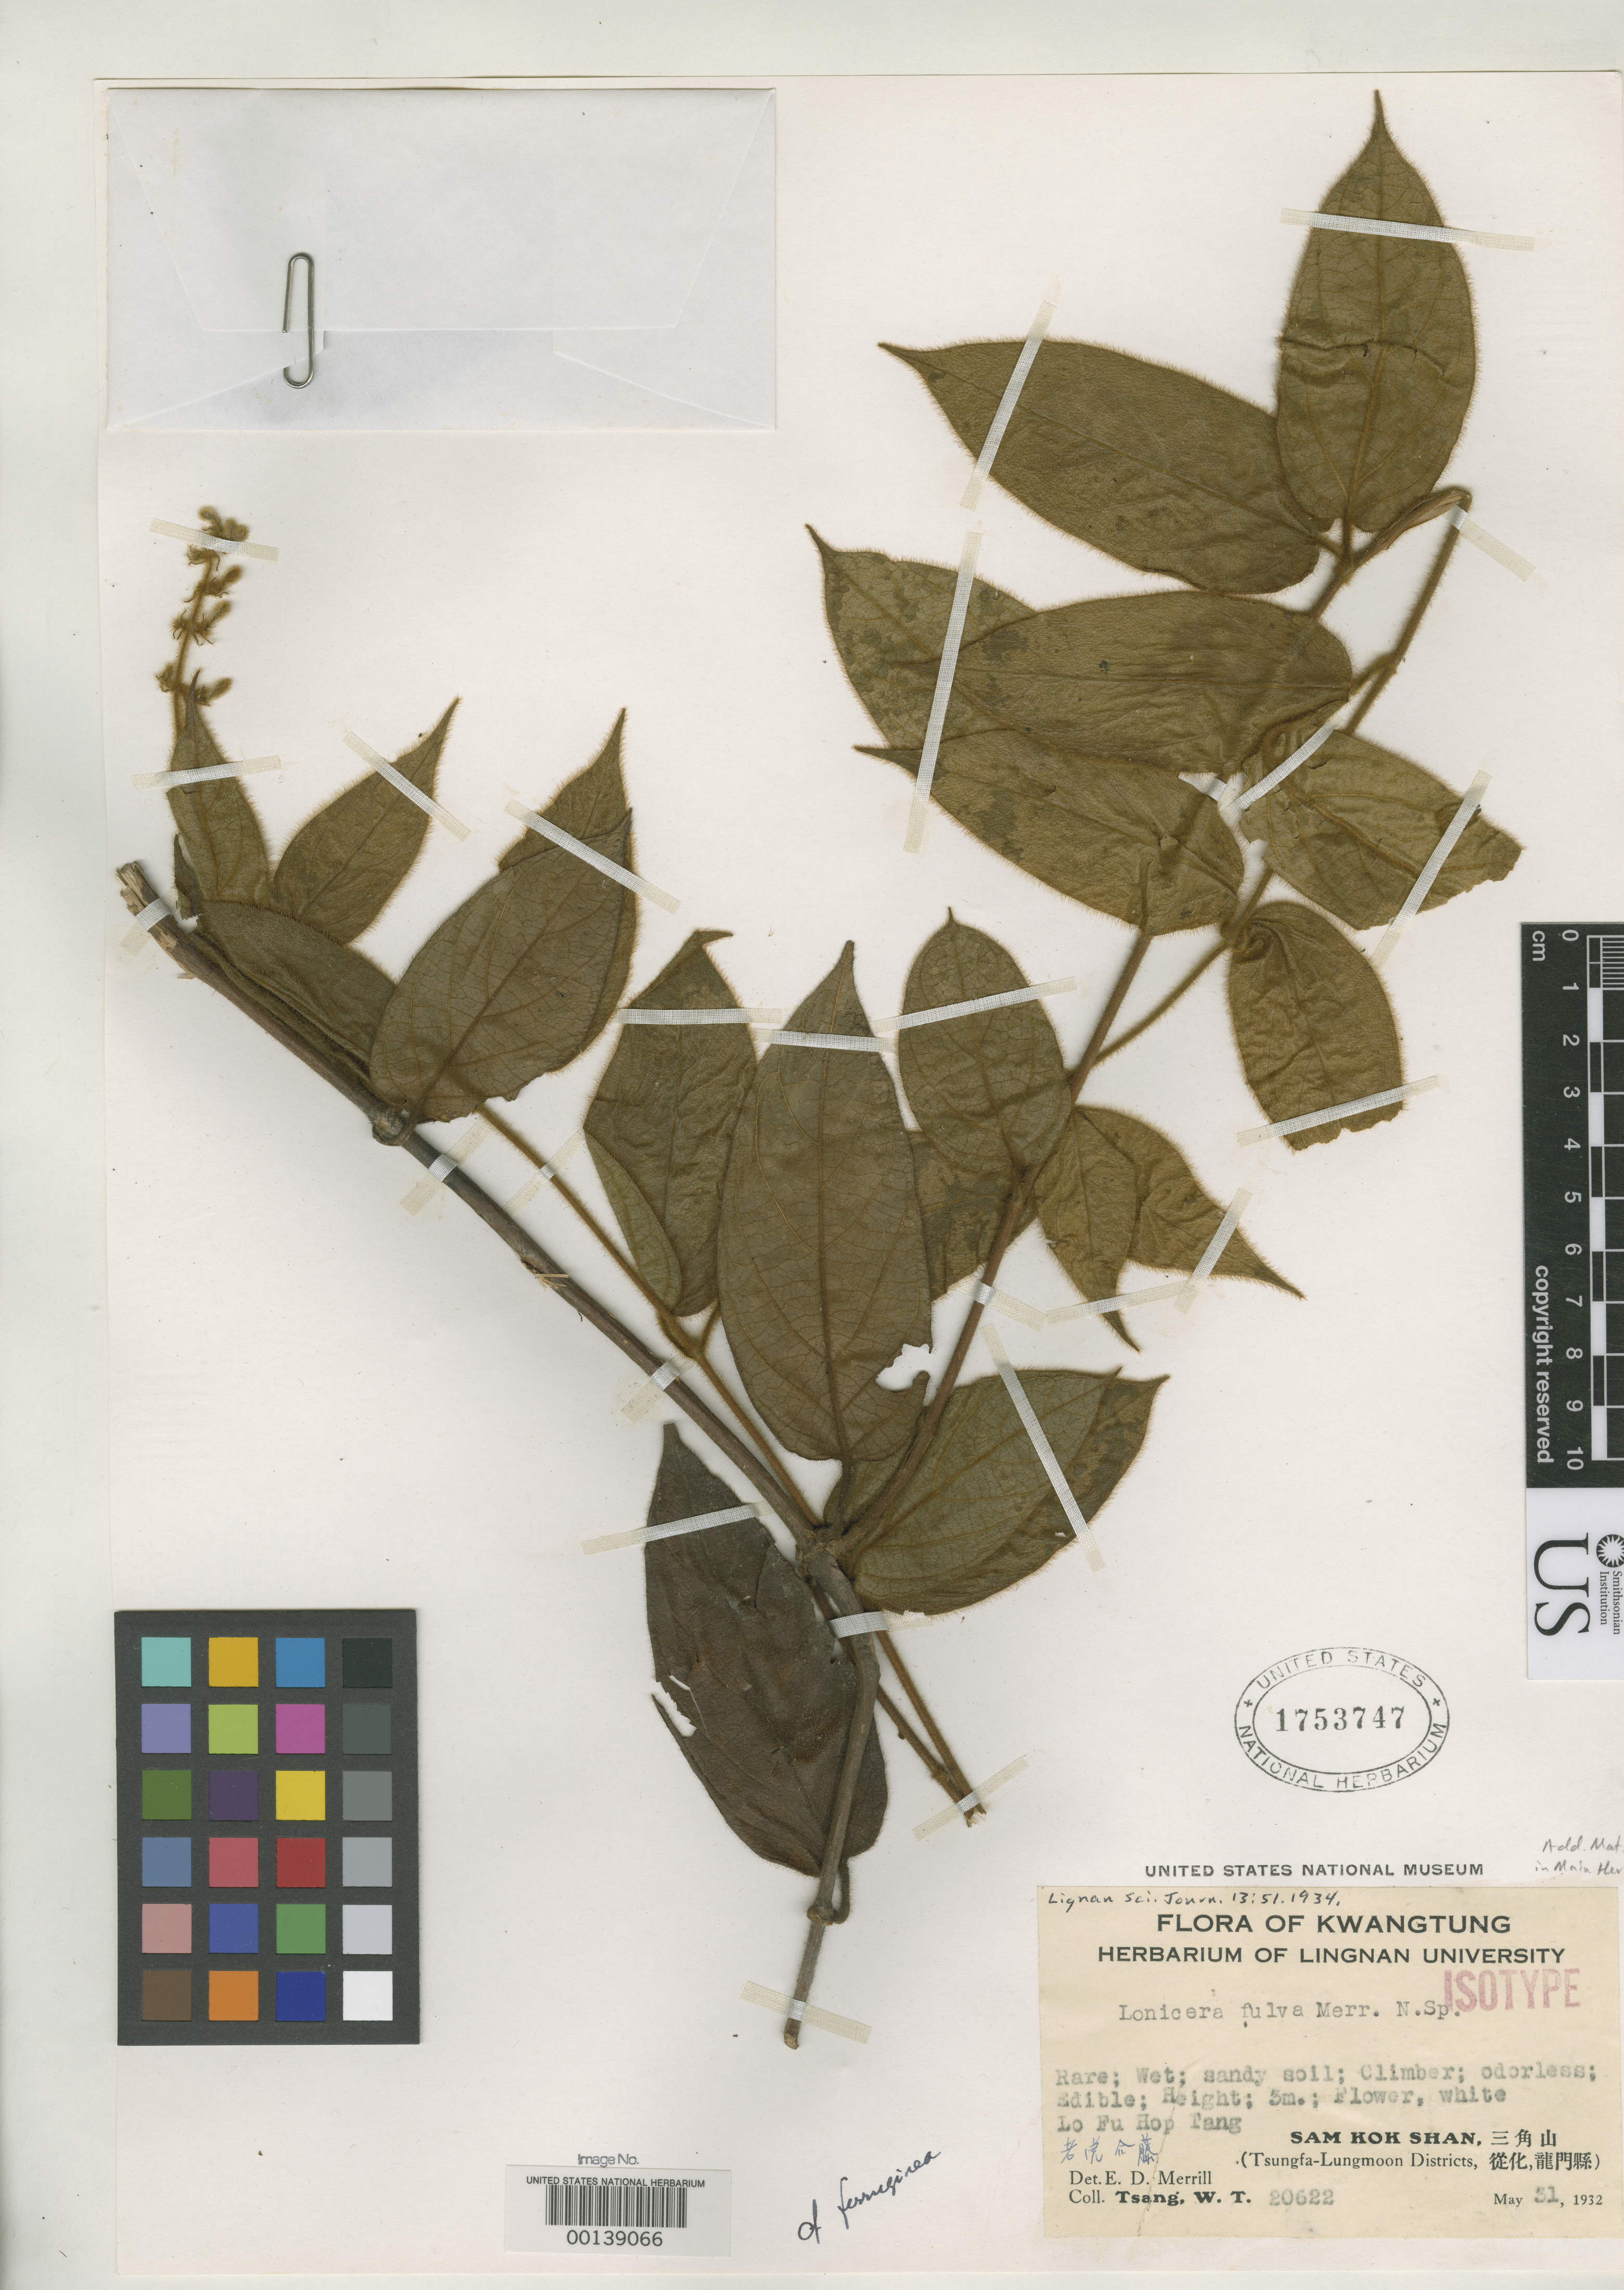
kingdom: Plantae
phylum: Tracheophyta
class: Magnoliopsida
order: Dipsacales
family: Caprifoliaceae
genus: Lonicera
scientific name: Lonicera fulva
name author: Merr.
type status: Isotype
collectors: W. T. Tsang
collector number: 20622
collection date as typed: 31 May 1932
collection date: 1932-05-31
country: China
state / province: Guangdong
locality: Sam Kok Shan.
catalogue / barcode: US 1753747